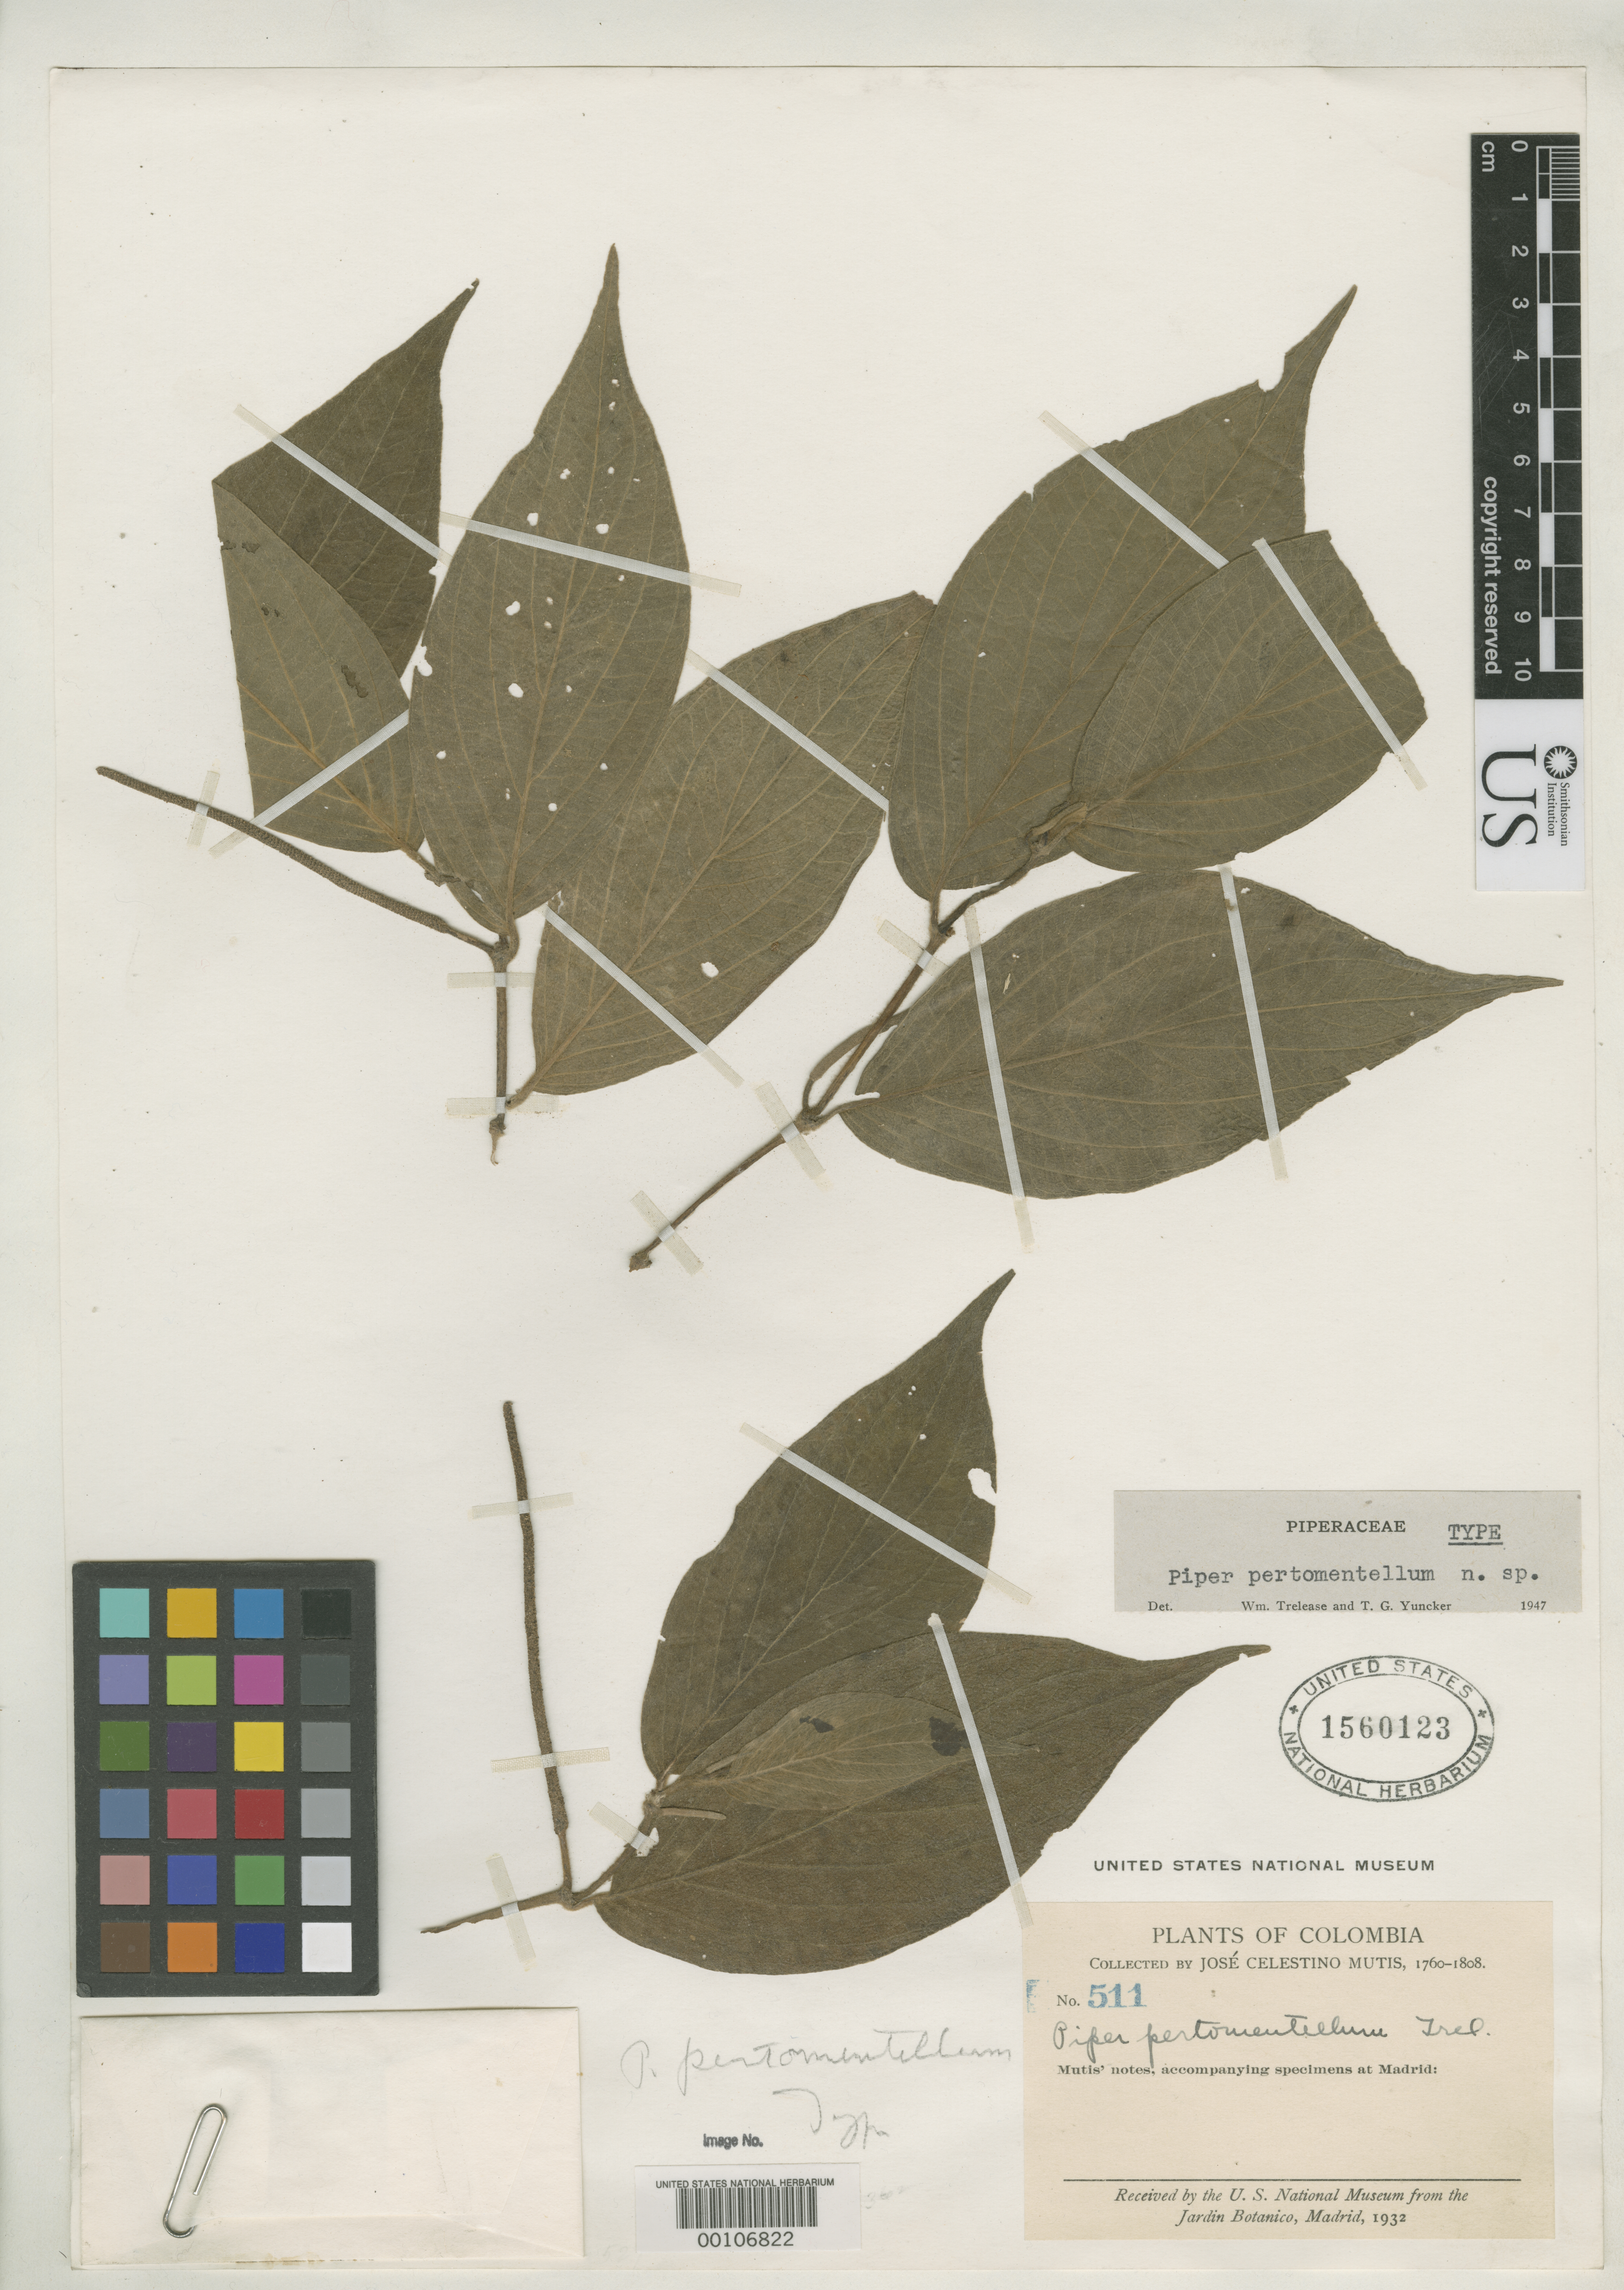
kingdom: Plantae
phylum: Tracheophyta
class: Magnoliopsida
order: Piperales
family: Piperaceae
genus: Piper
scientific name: Piper pertomentellum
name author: Trel. & Yunck.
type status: Holotype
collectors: J. C. B. Mutis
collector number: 511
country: Colombia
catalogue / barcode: US 1560123